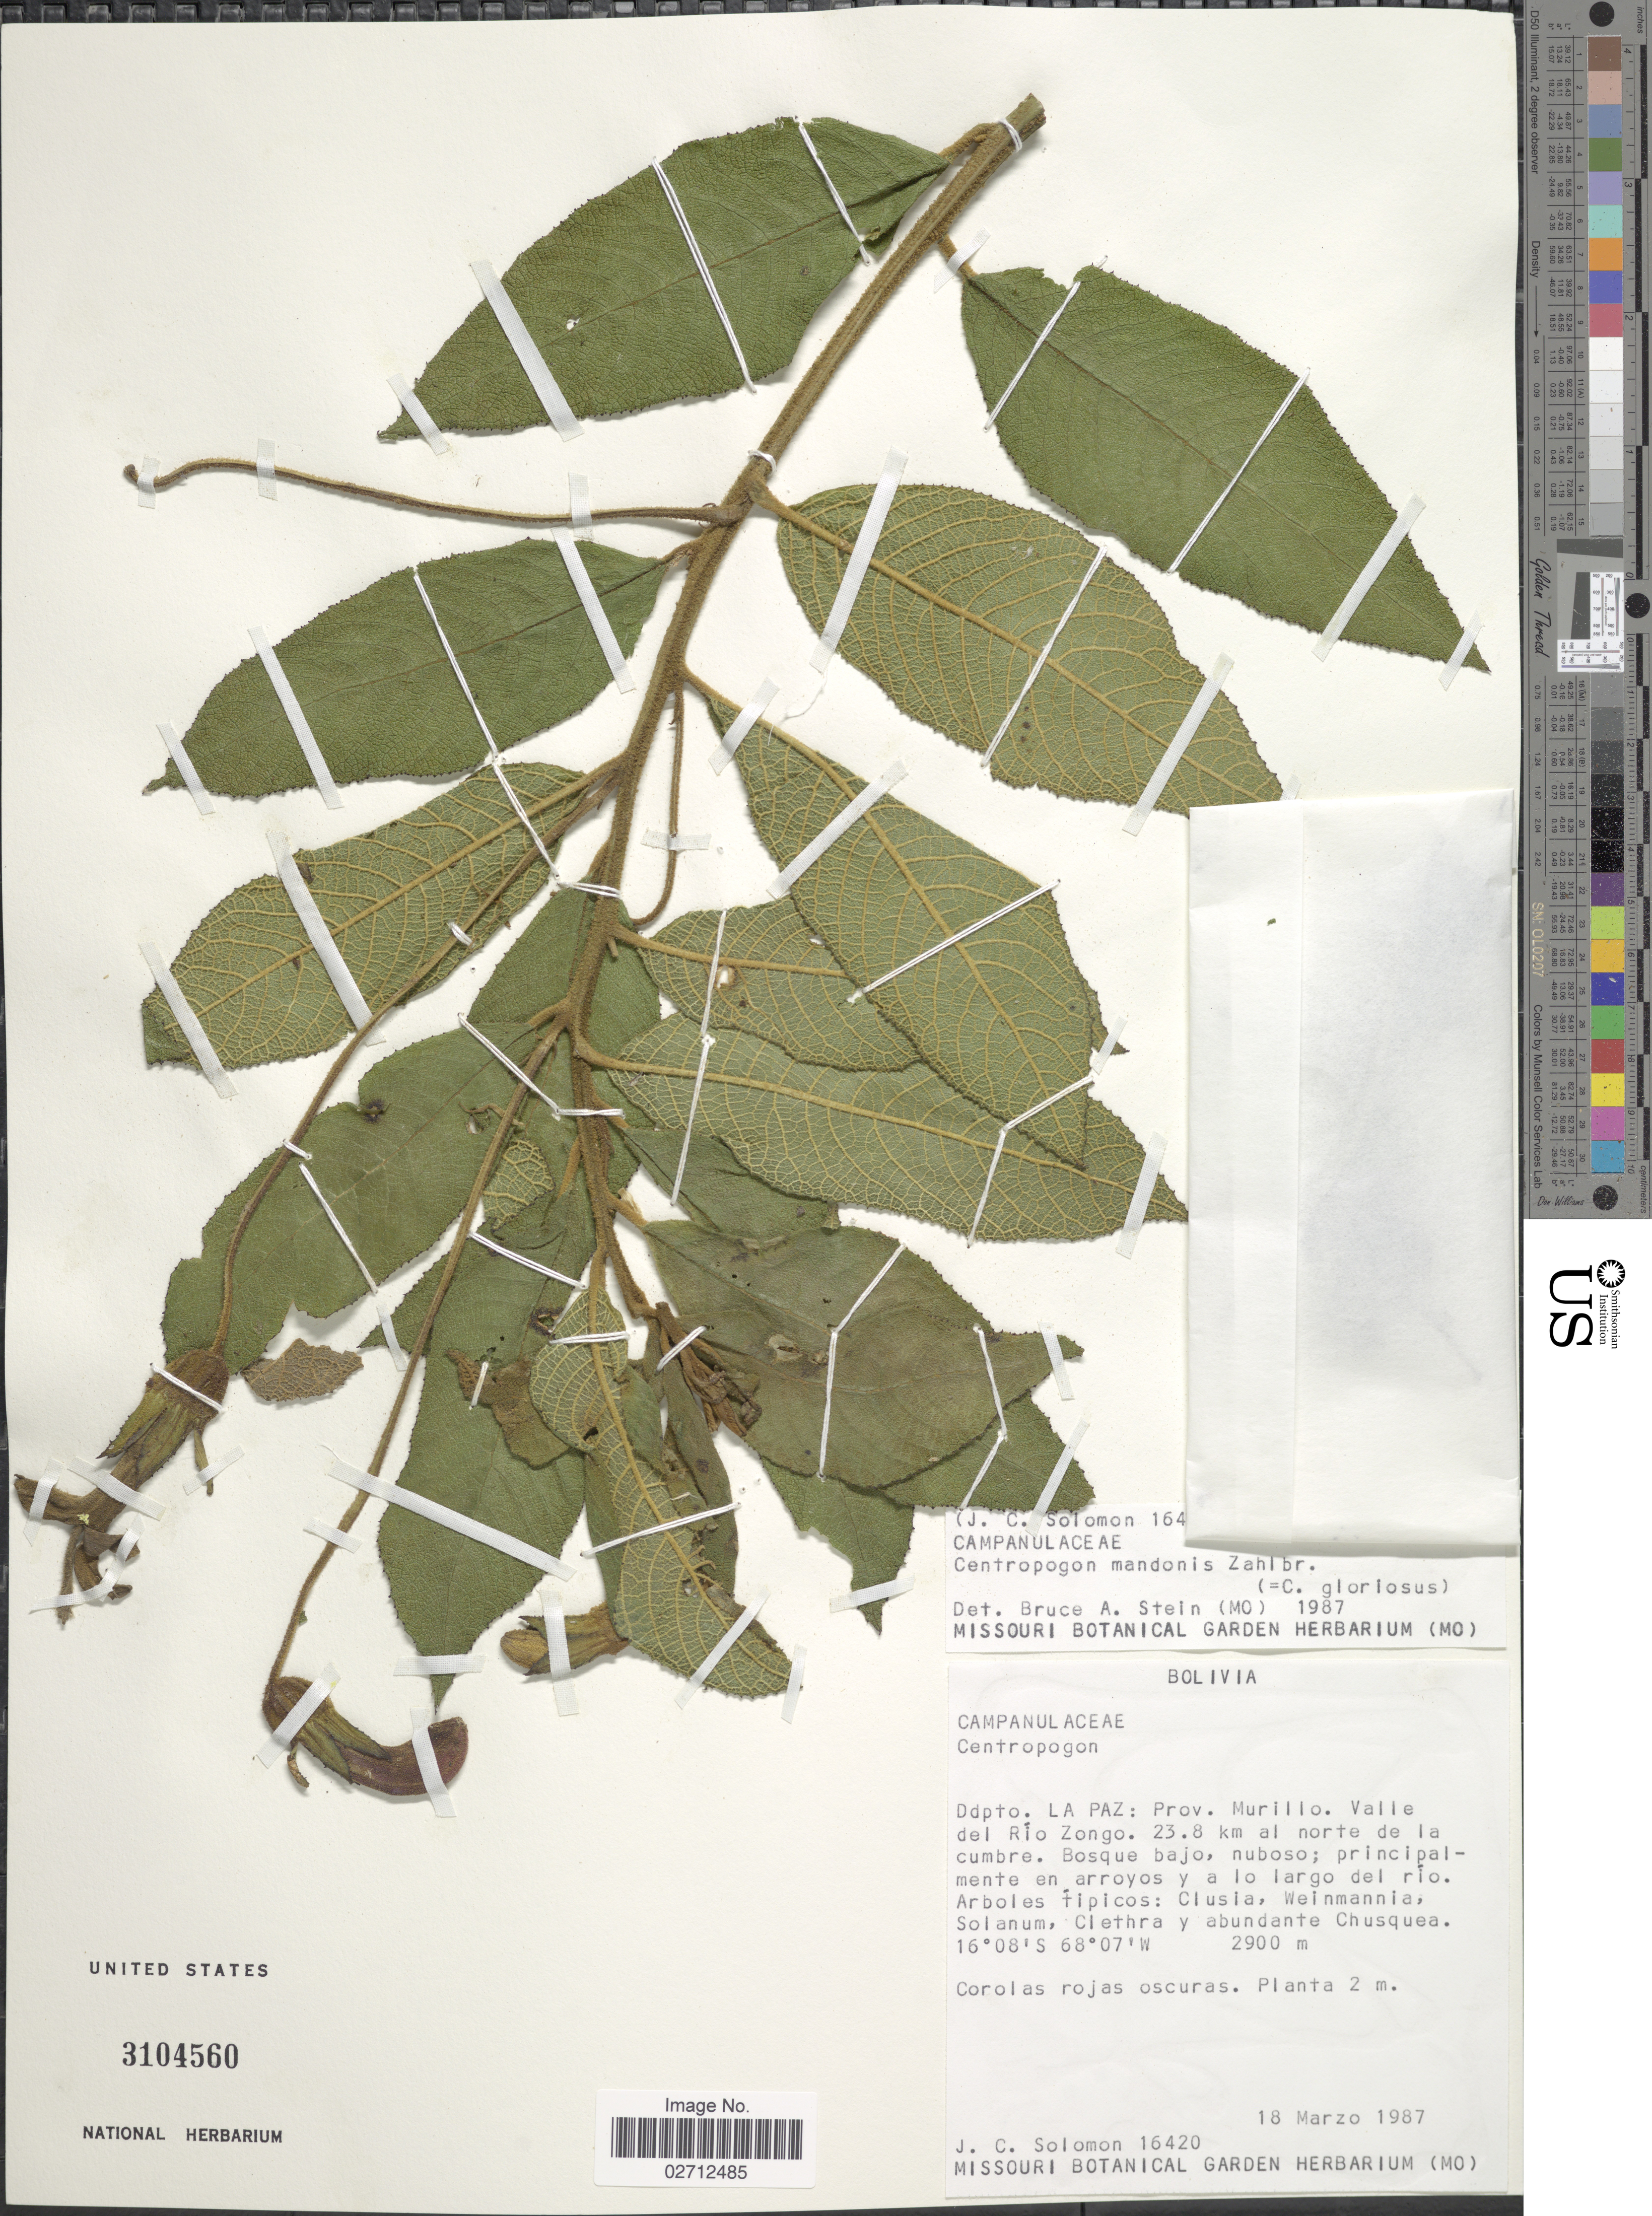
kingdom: Plantae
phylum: Tracheophyta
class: Magnoliopsida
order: Asterales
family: Campanulaceae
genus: Centropogon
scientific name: Centropogon mandonis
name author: Zahlbr.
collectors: J. C. Solomon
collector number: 16420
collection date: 1987-03-18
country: Bolivia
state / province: La Paz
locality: Dpto La Paz; Prov. Murillo. Valle del Río Zongo. 23.8 km al N de la cumbre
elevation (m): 2900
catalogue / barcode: US 3104560